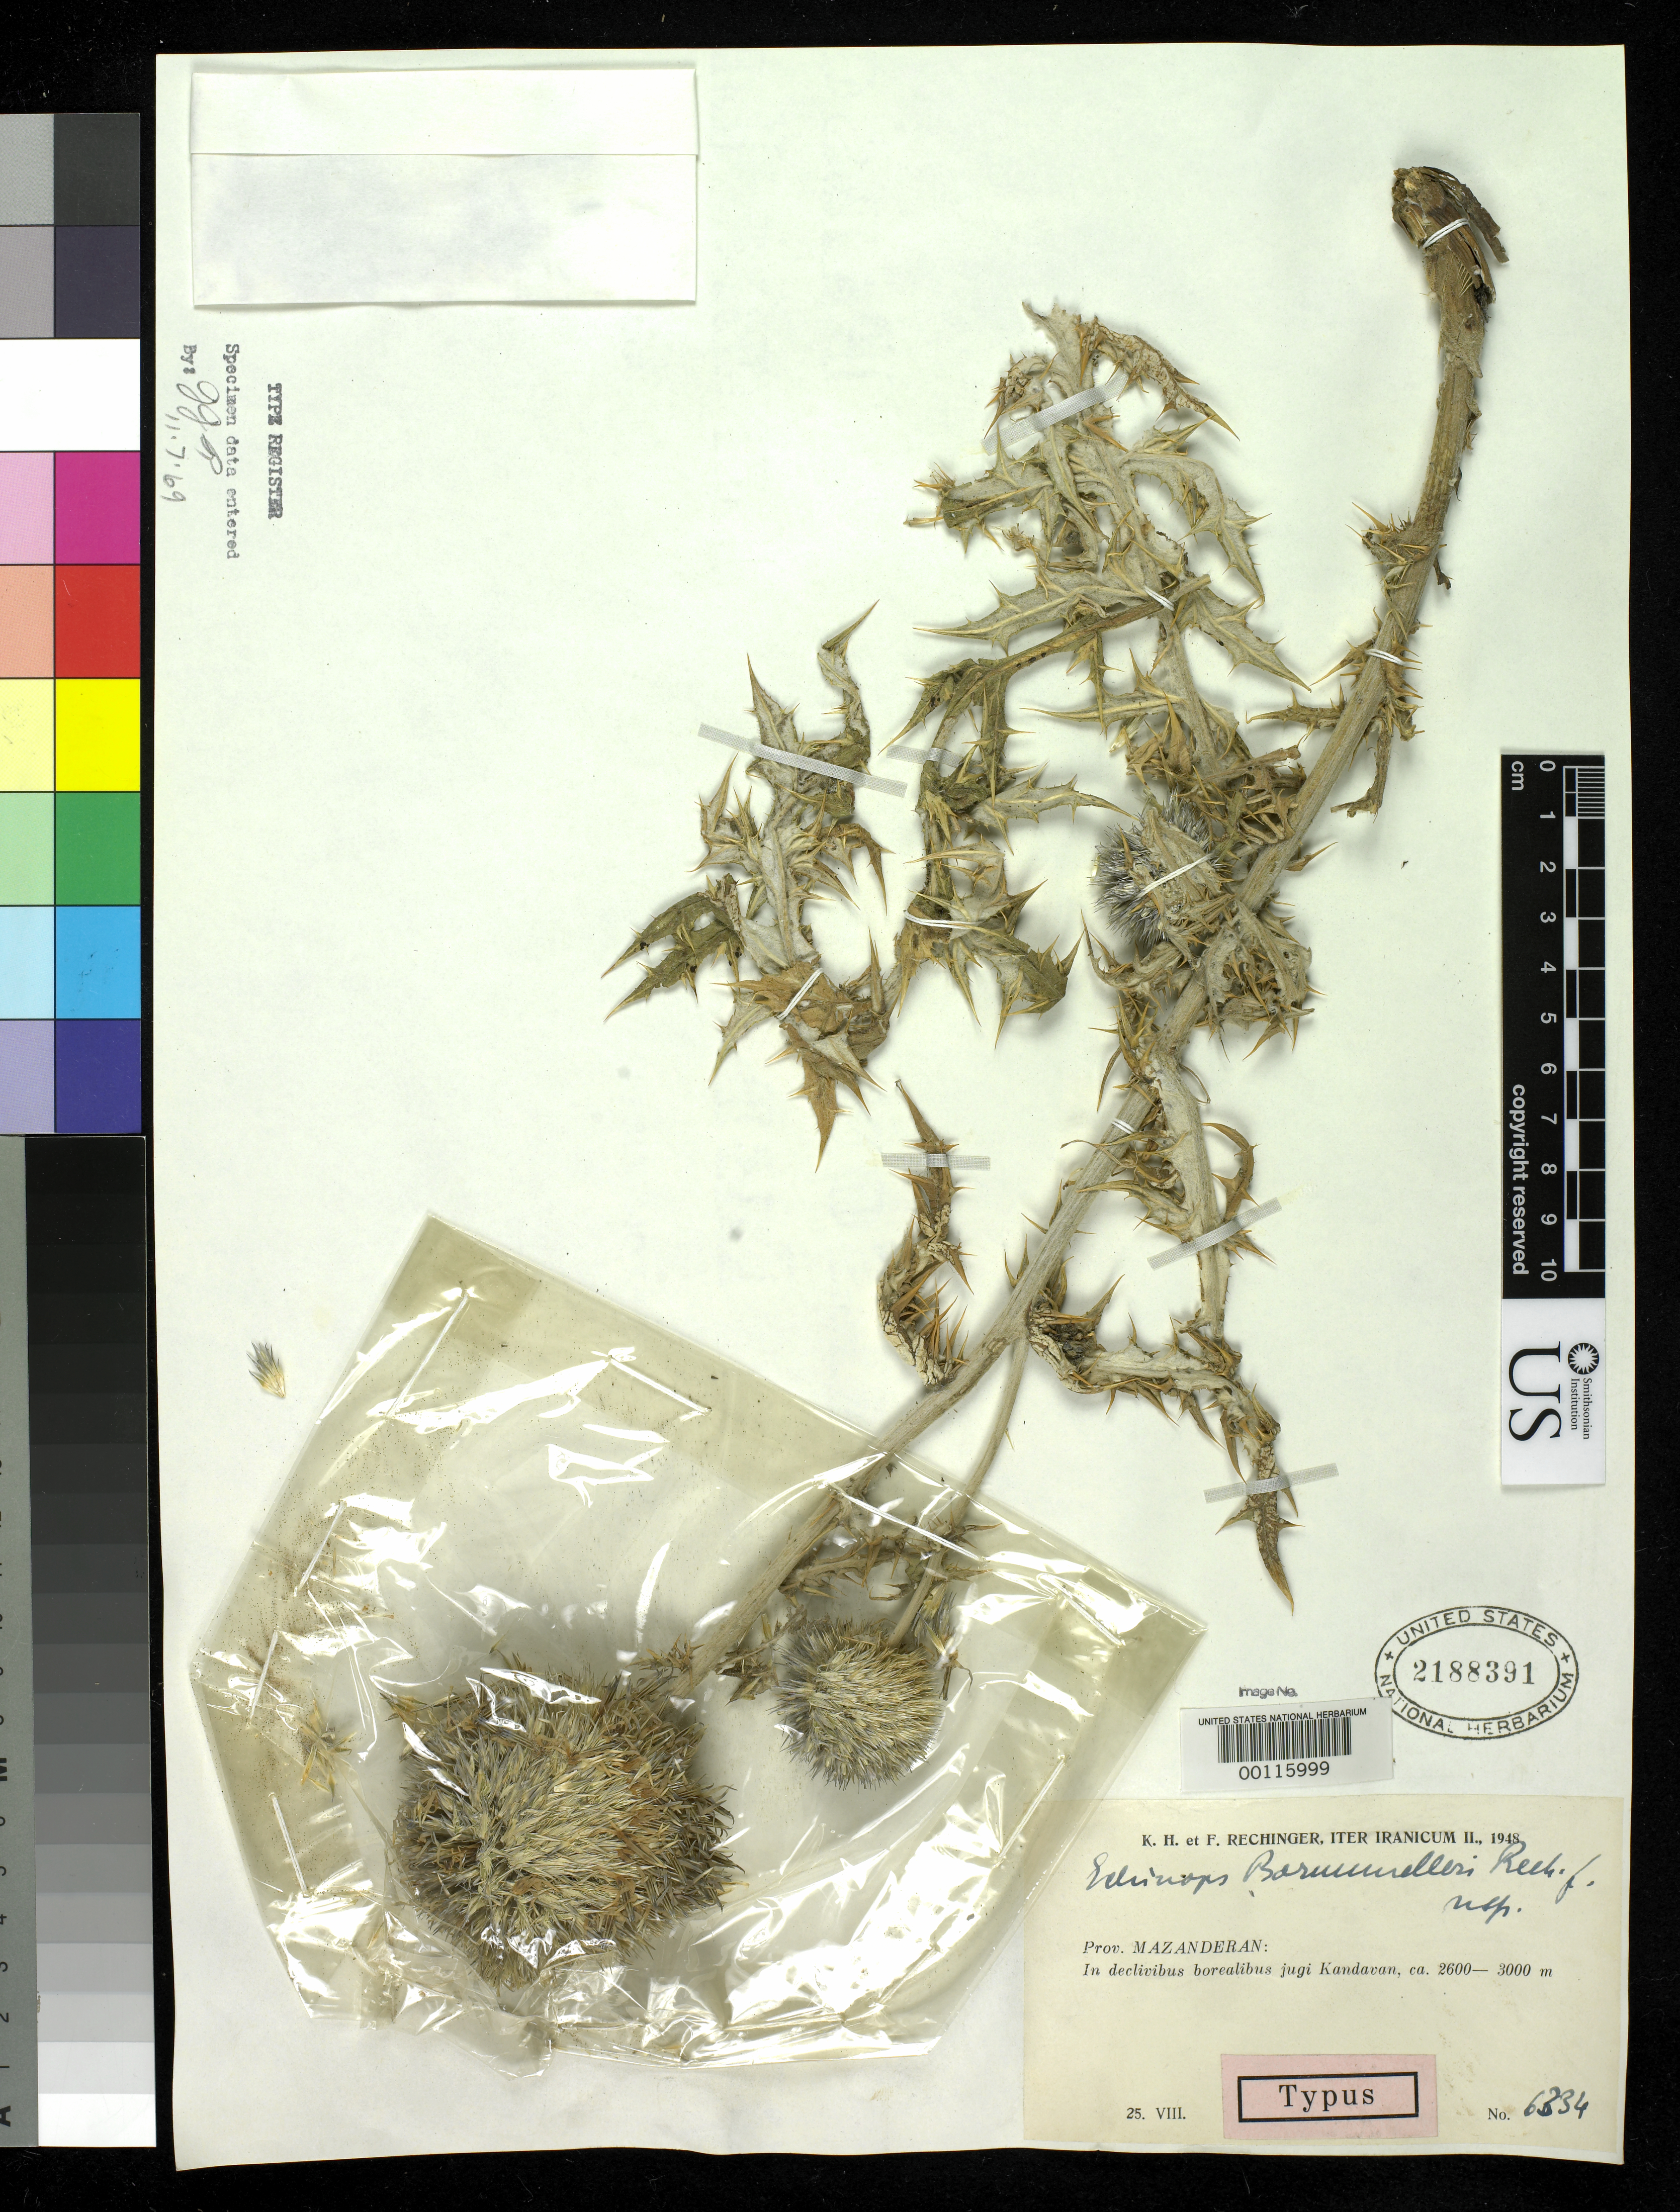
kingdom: Plantae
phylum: Tracheophyta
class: Magnoliopsida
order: Asterales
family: Asteraceae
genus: Echinops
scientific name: Echinops bornmuelleri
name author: Rech. f.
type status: Type Collection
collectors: K. H. Rechinger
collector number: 6334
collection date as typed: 25 Aug 1948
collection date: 1948-08-25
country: Iran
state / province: Mazandaran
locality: Kandavan.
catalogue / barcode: US 2188391